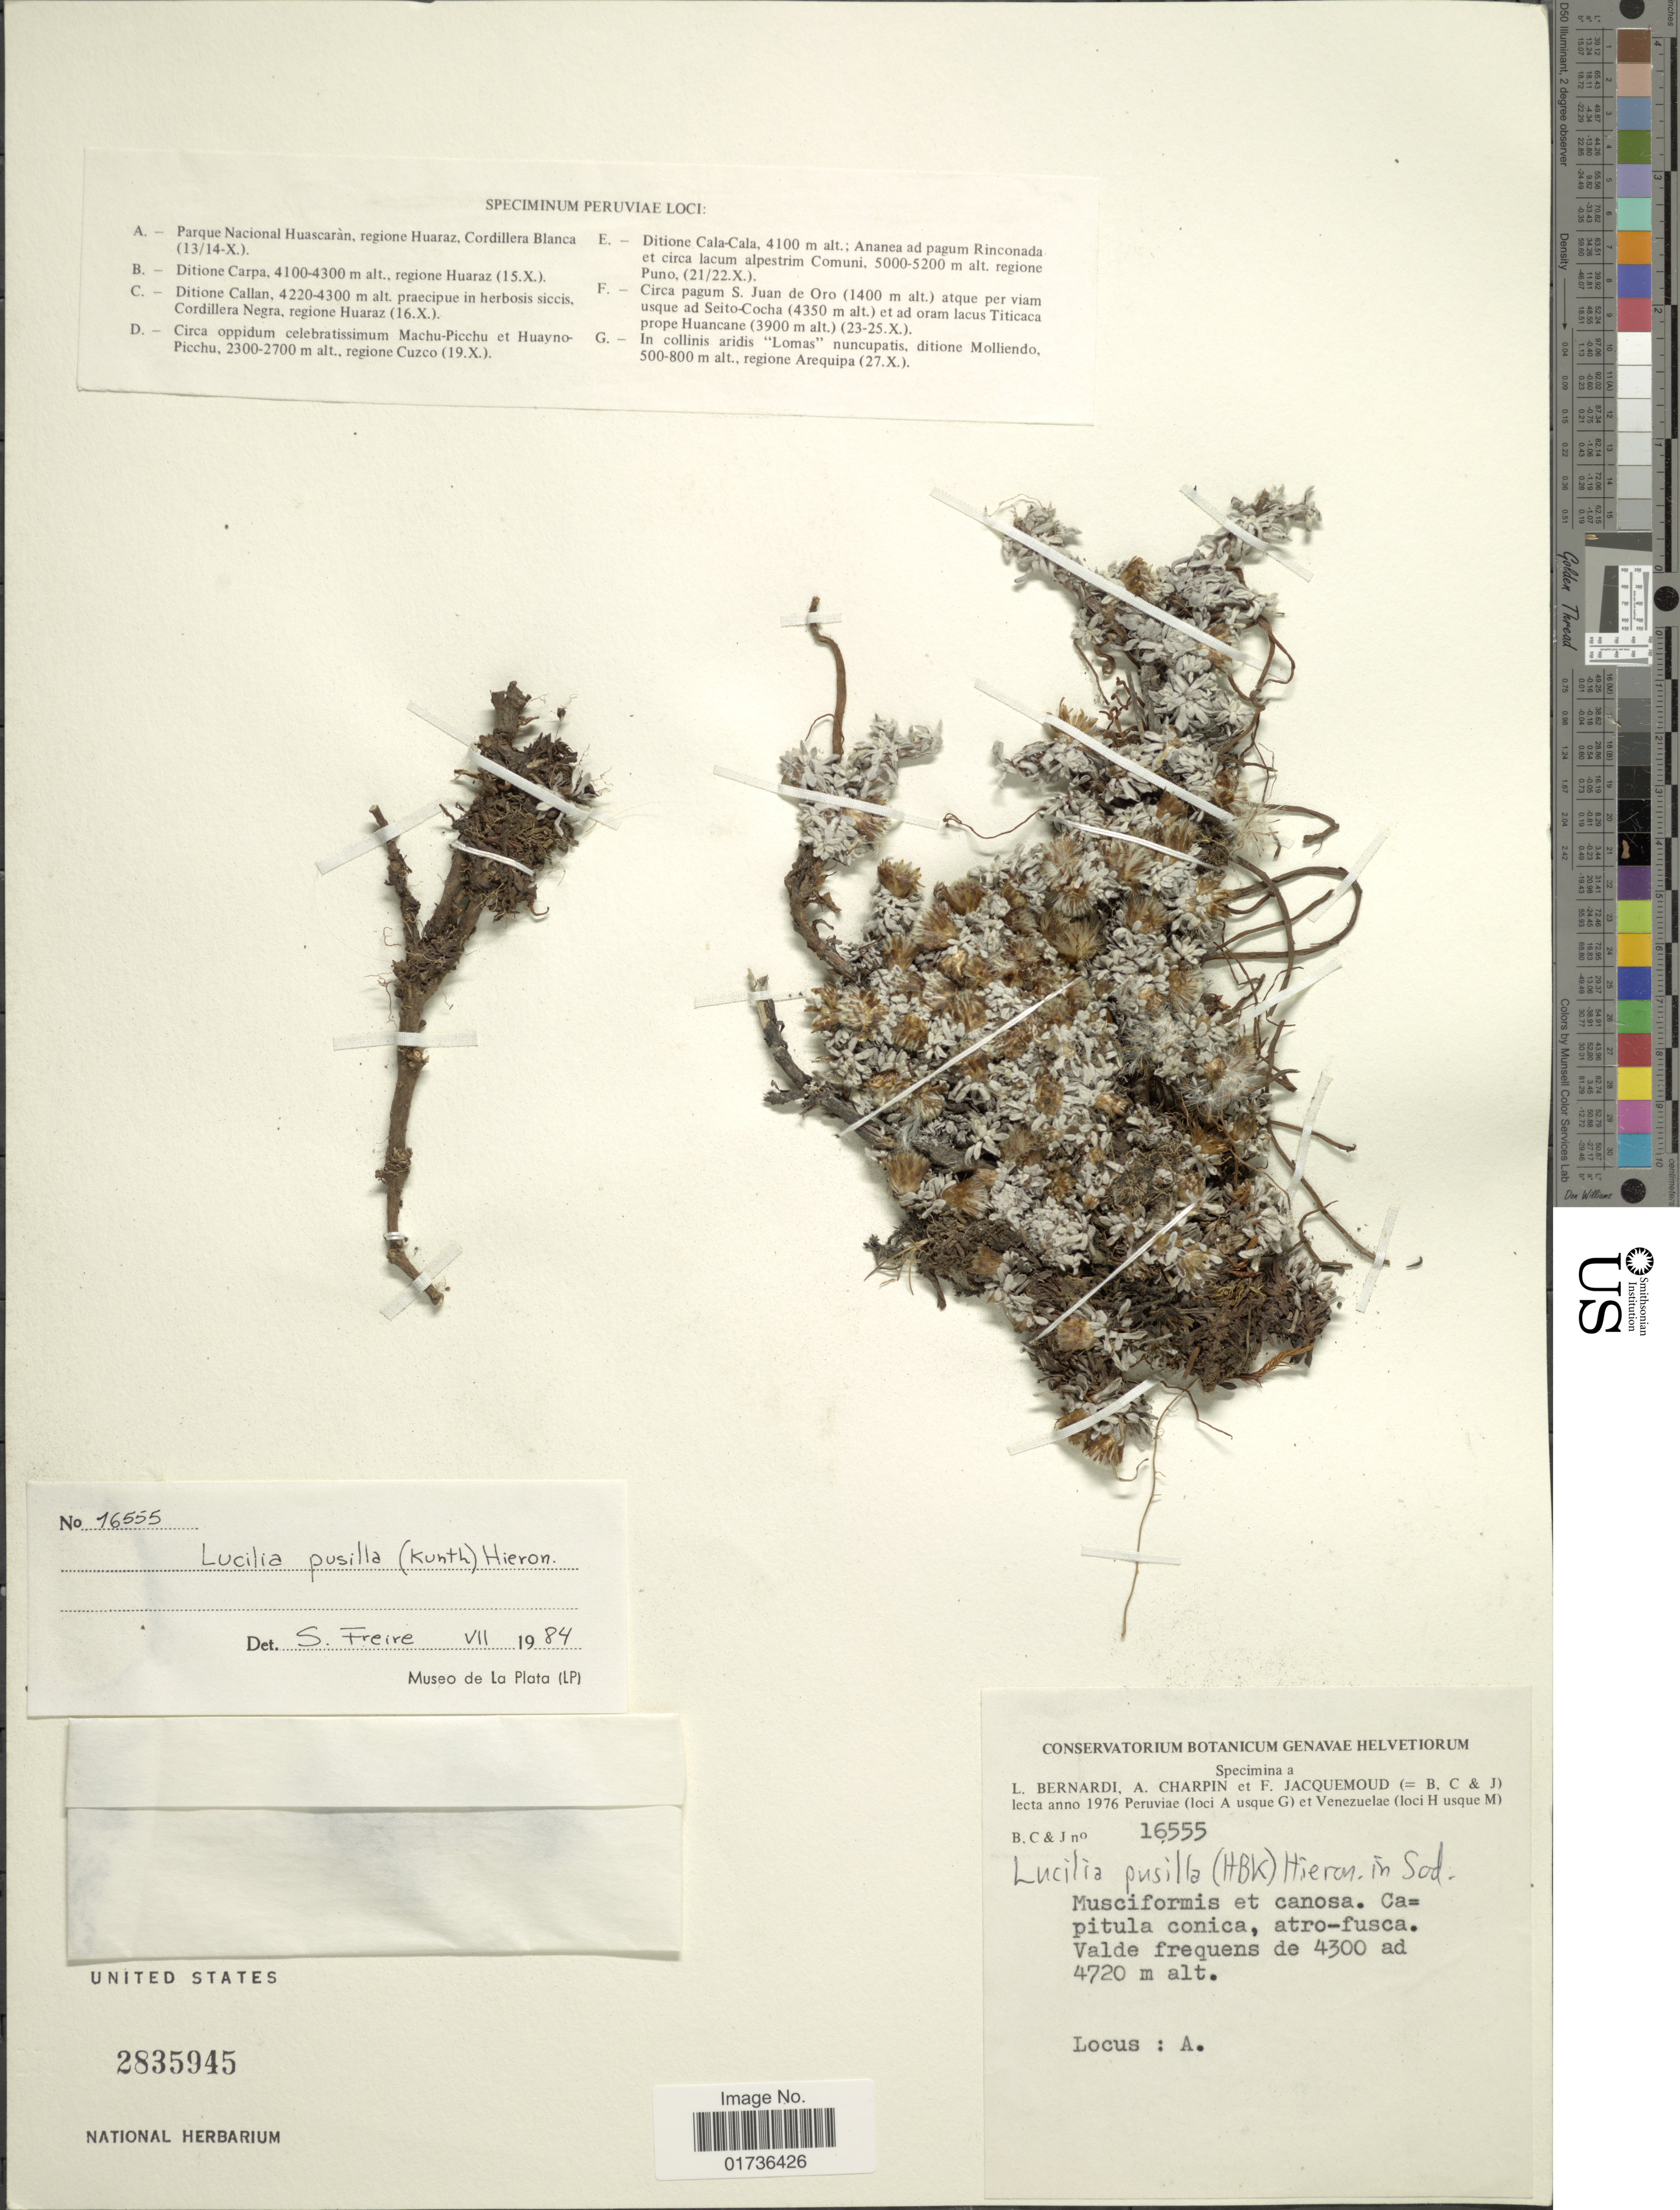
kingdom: Plantae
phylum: Tracheophyta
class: Magnoliopsida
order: Asterales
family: Asteraceae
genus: Lucilia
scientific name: Lucilia kunthiana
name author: (DC.) Zardini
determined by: Dillon, M. O.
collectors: L. Bernardi, A. Charpin & F. Jacquemoud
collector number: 16555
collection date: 1976-10-13/1976-10-14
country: Peru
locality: Parque Nacional Huascarà, regione Huaraz, Cordillera Blanca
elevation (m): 4300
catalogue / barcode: US 2835945